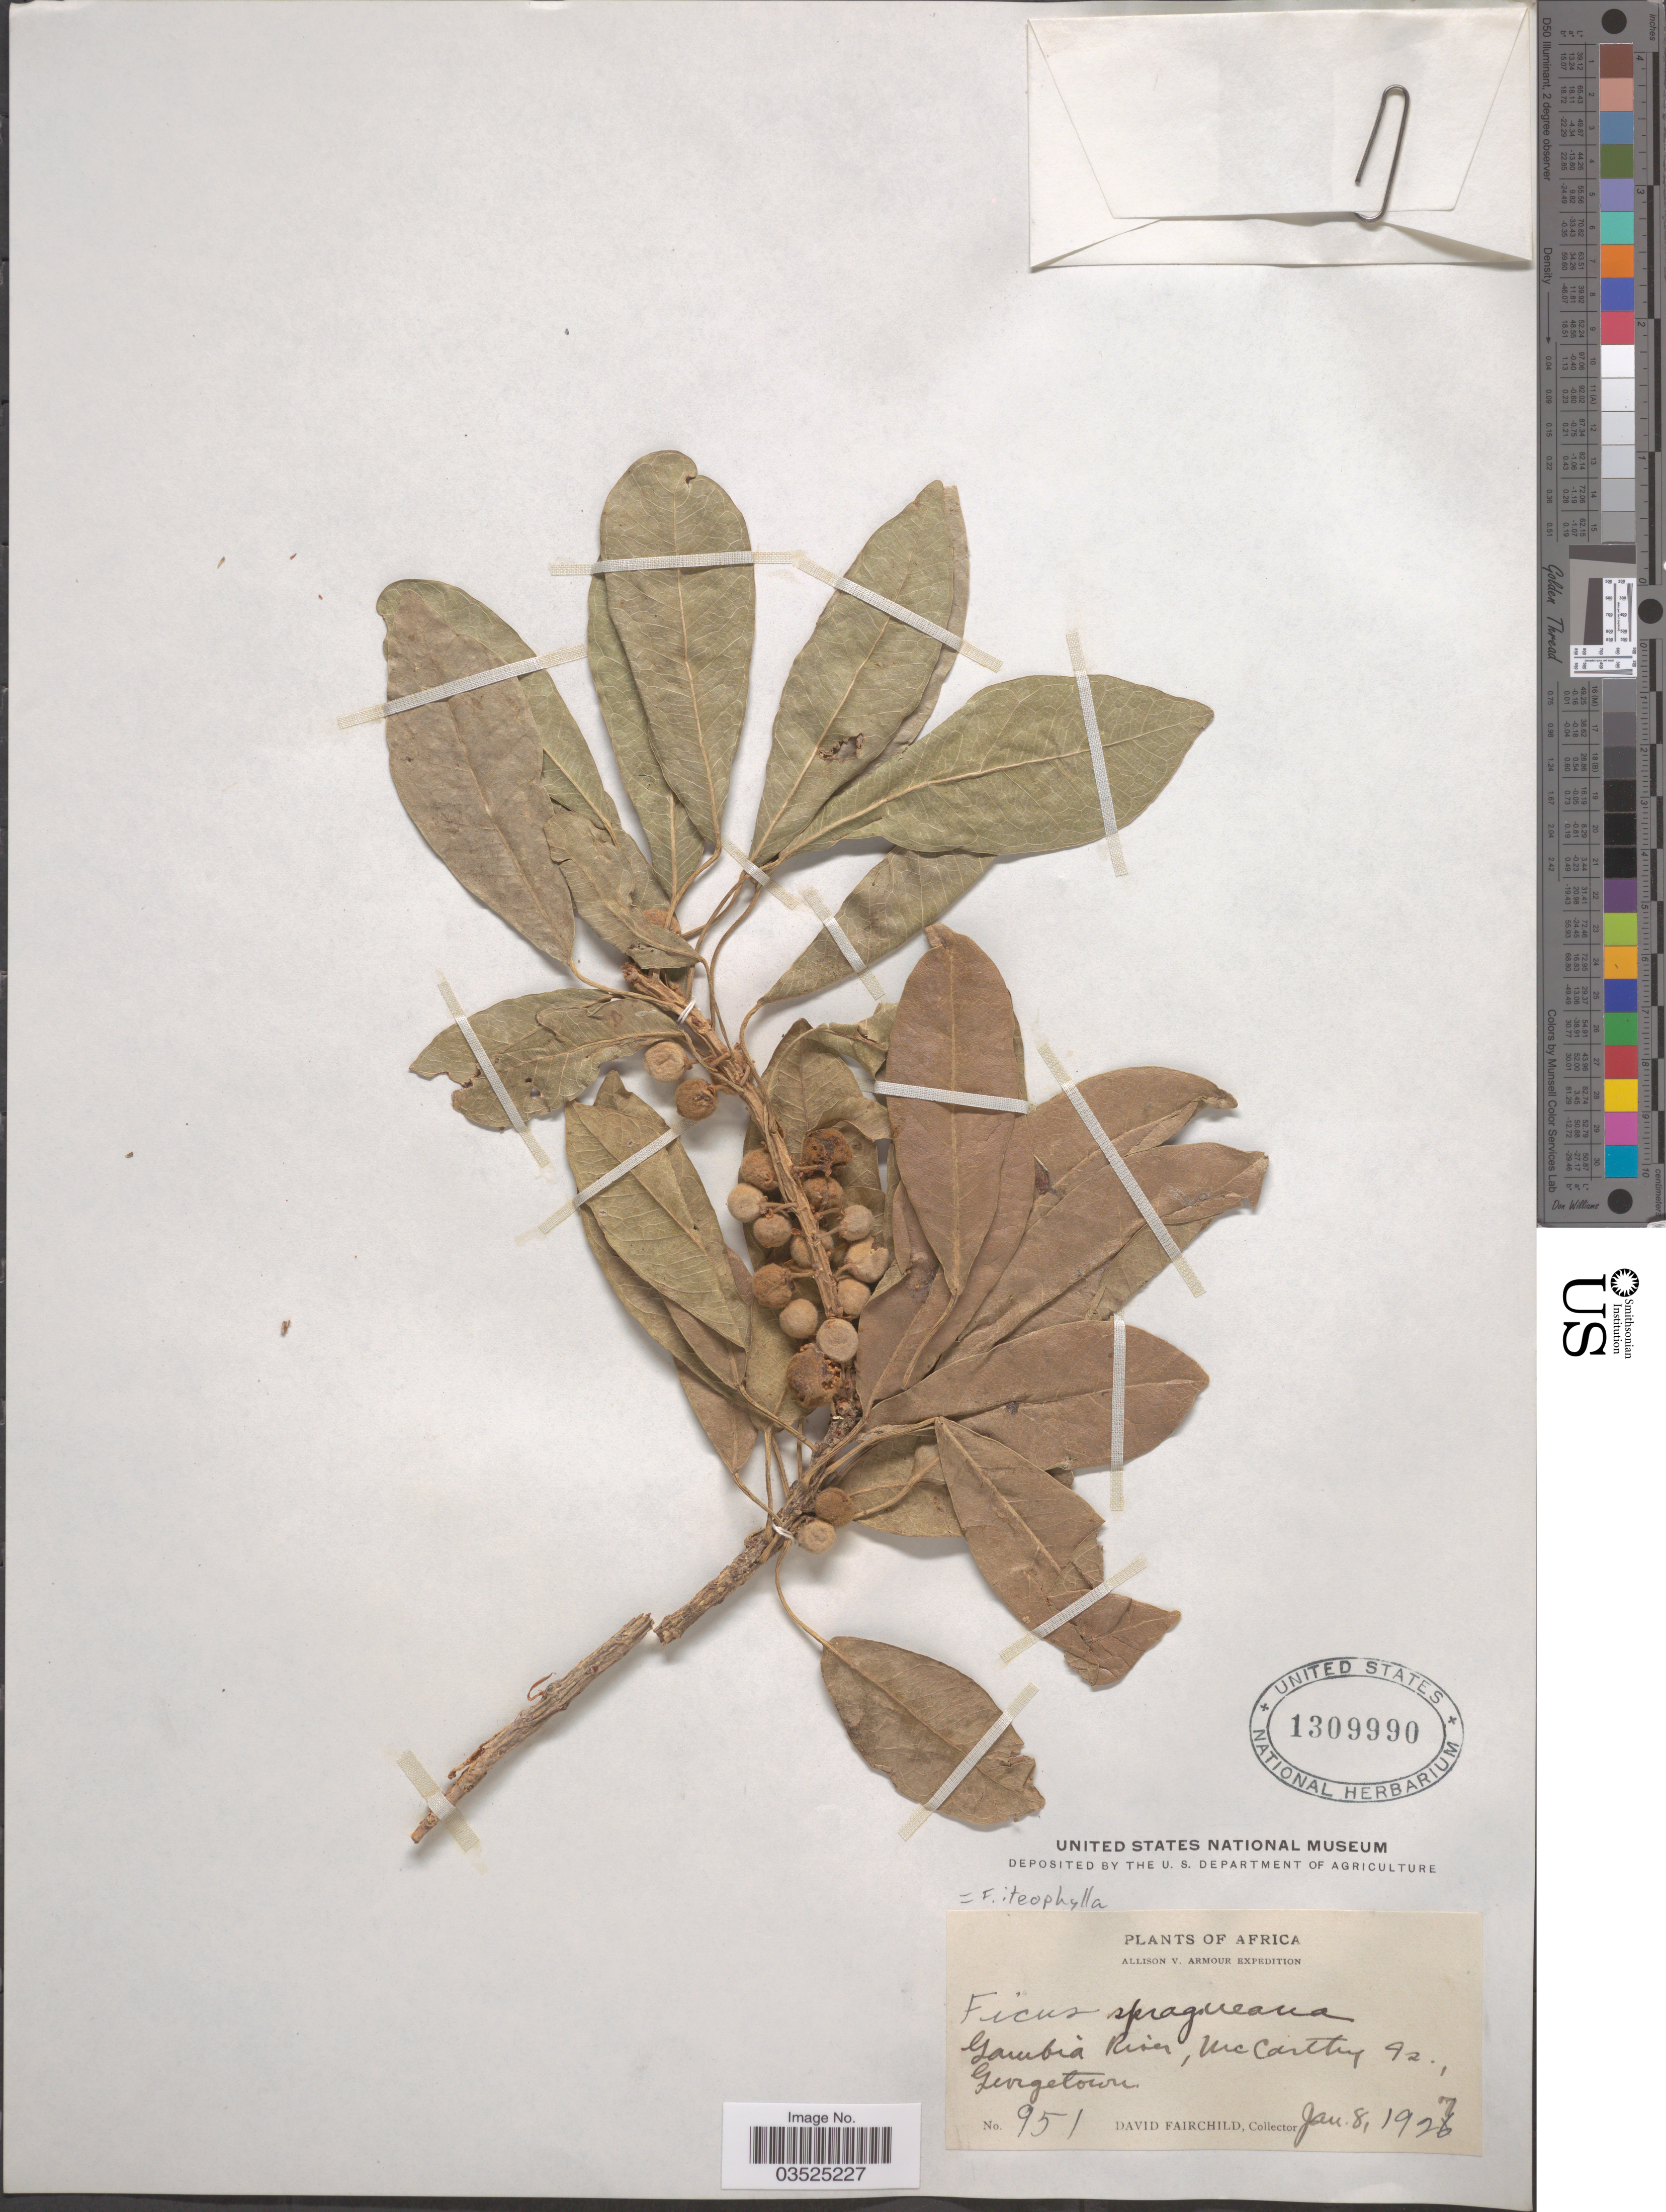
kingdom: Plantae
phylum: Tracheophyta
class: Magnoliopsida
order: Rosales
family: Moraceae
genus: Ficus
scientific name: Ficus iteophylla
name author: Miq.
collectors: D. Fairchild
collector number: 951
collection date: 1927-01-08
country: Gambia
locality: Gambia River, McCarthy Is., Georgetown.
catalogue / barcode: US 1309990